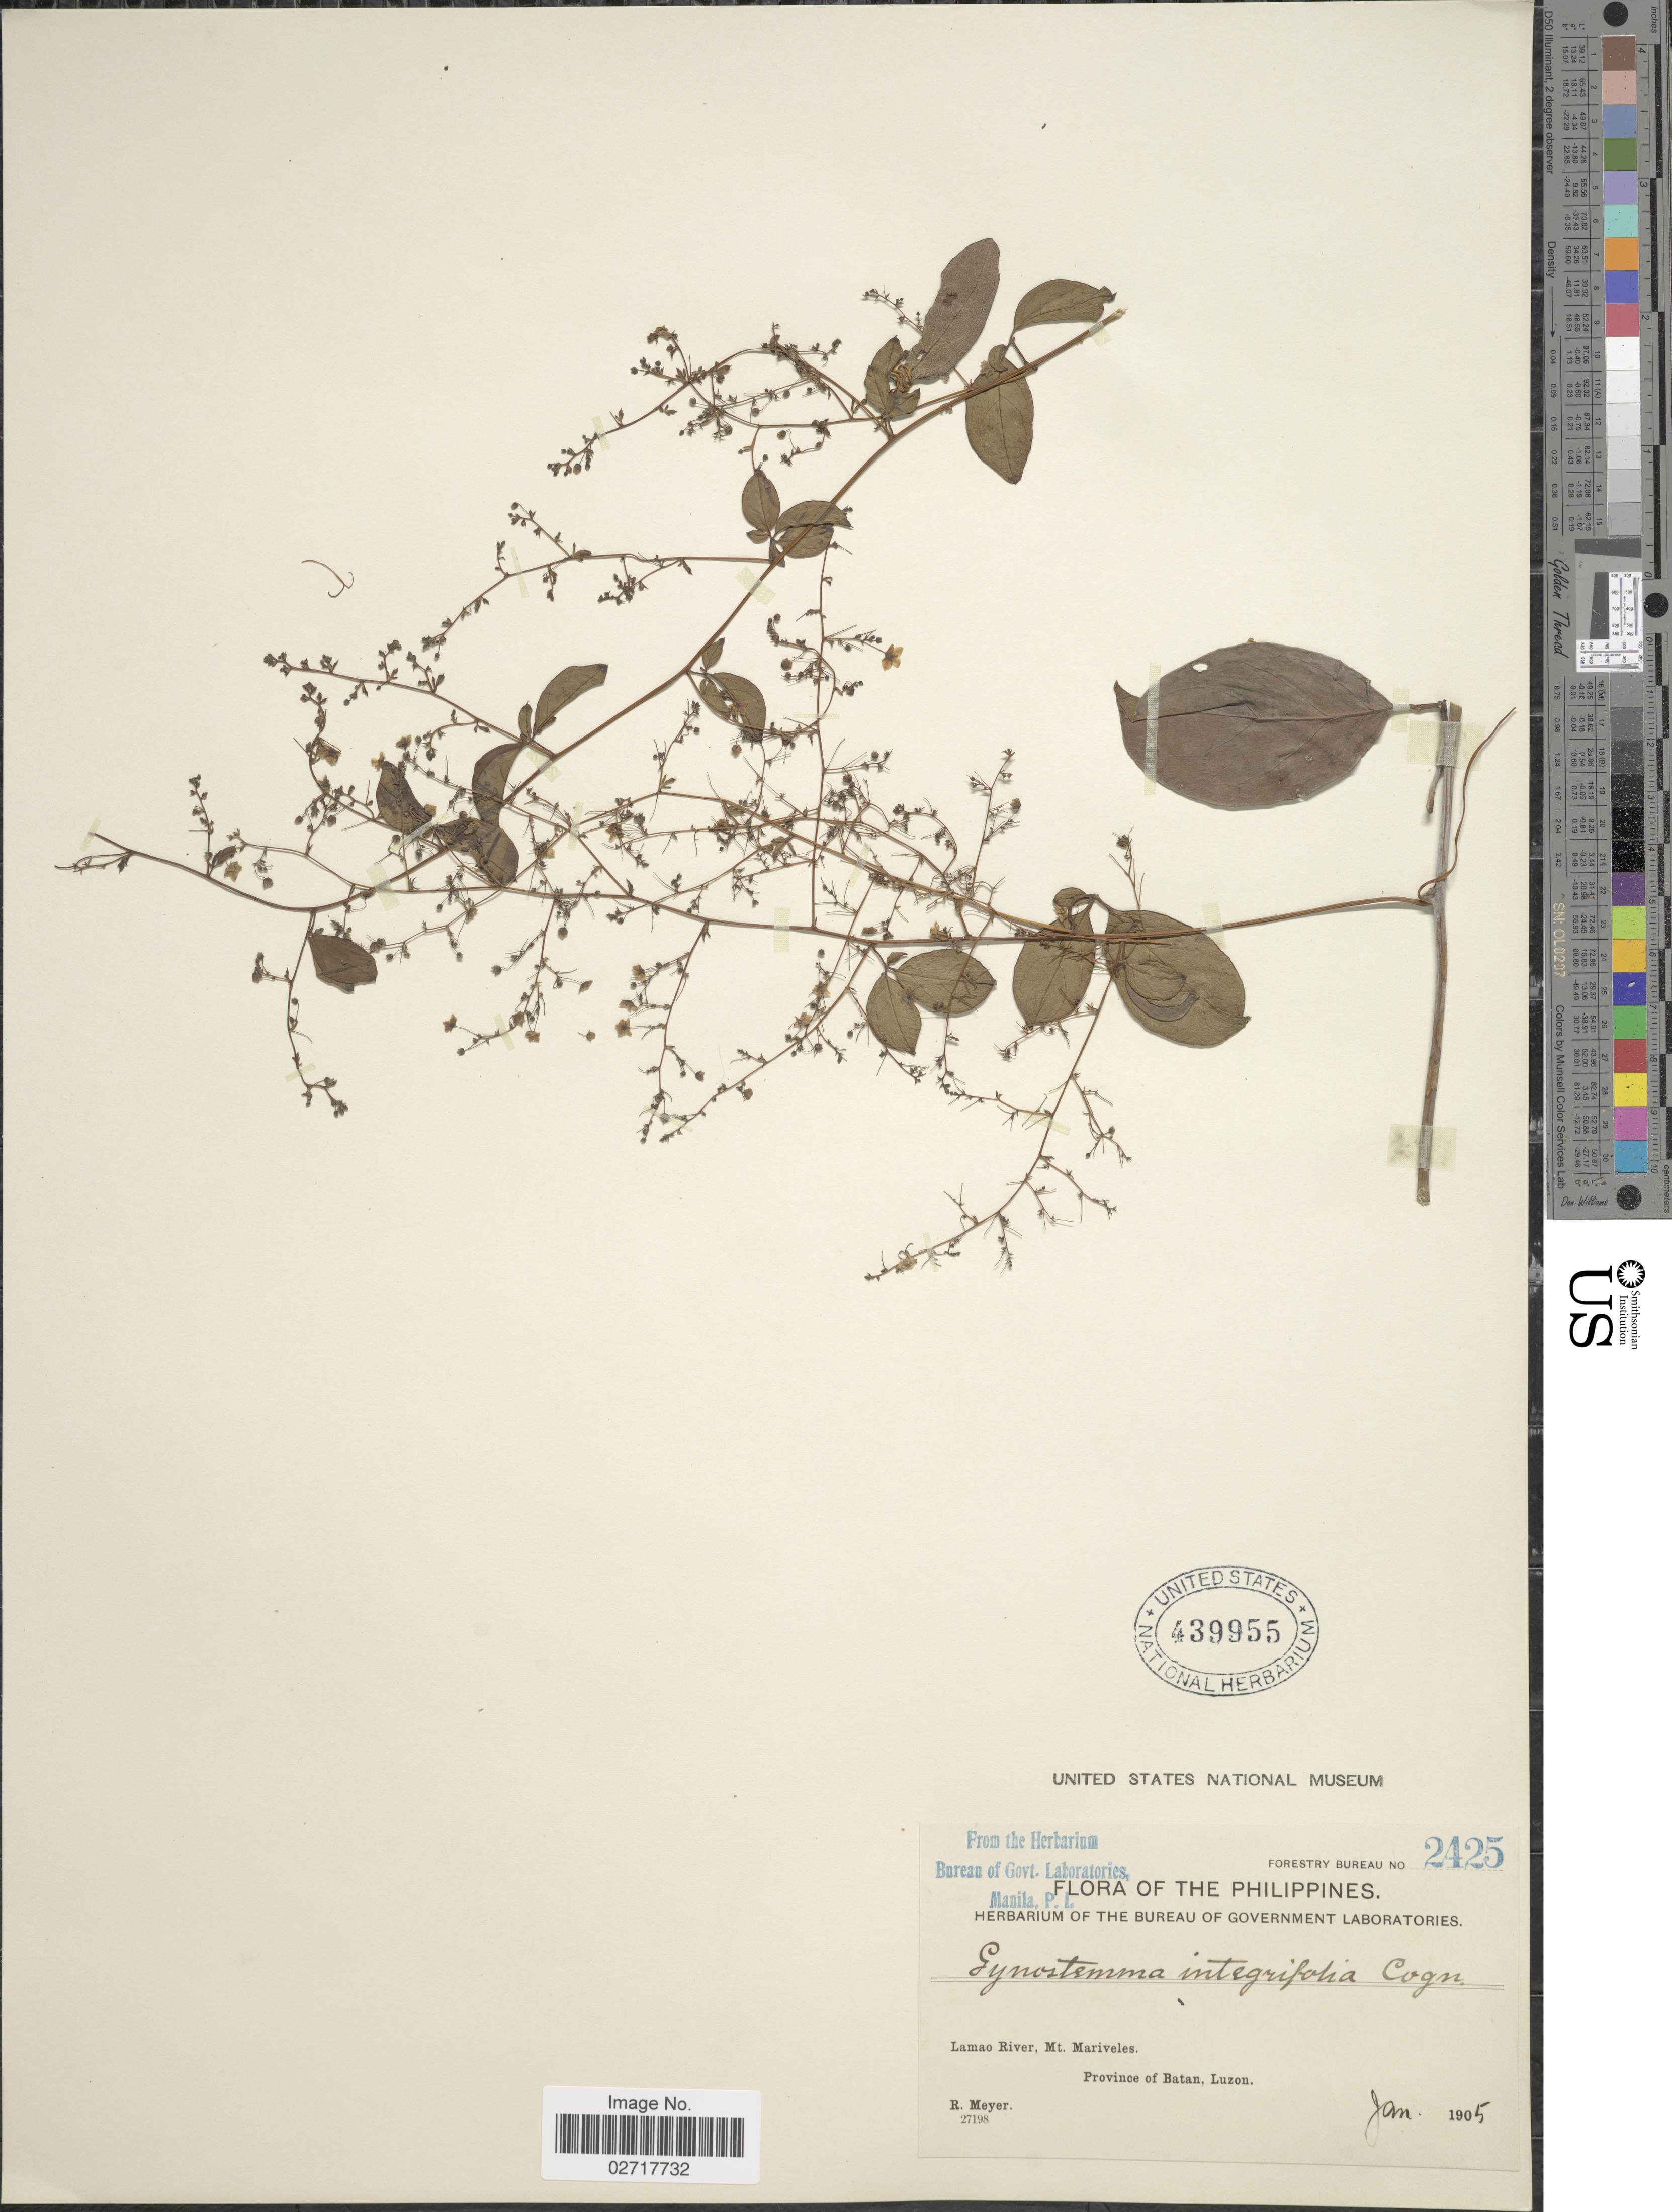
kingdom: Plantae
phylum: Tracheophyta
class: Magnoliopsida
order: Cucurbitales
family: Cucurbitaceae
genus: Neoalsomitra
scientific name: Neoalsomitra clavigera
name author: (M. Roem.) Hutch.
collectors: R. Meyer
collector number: Forestry Bureau 2425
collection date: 1905-01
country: Philippines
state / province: Cagayan Valley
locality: Lamao River, Mt. Mariveles, Province of Batan, Luzon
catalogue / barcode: US 439955